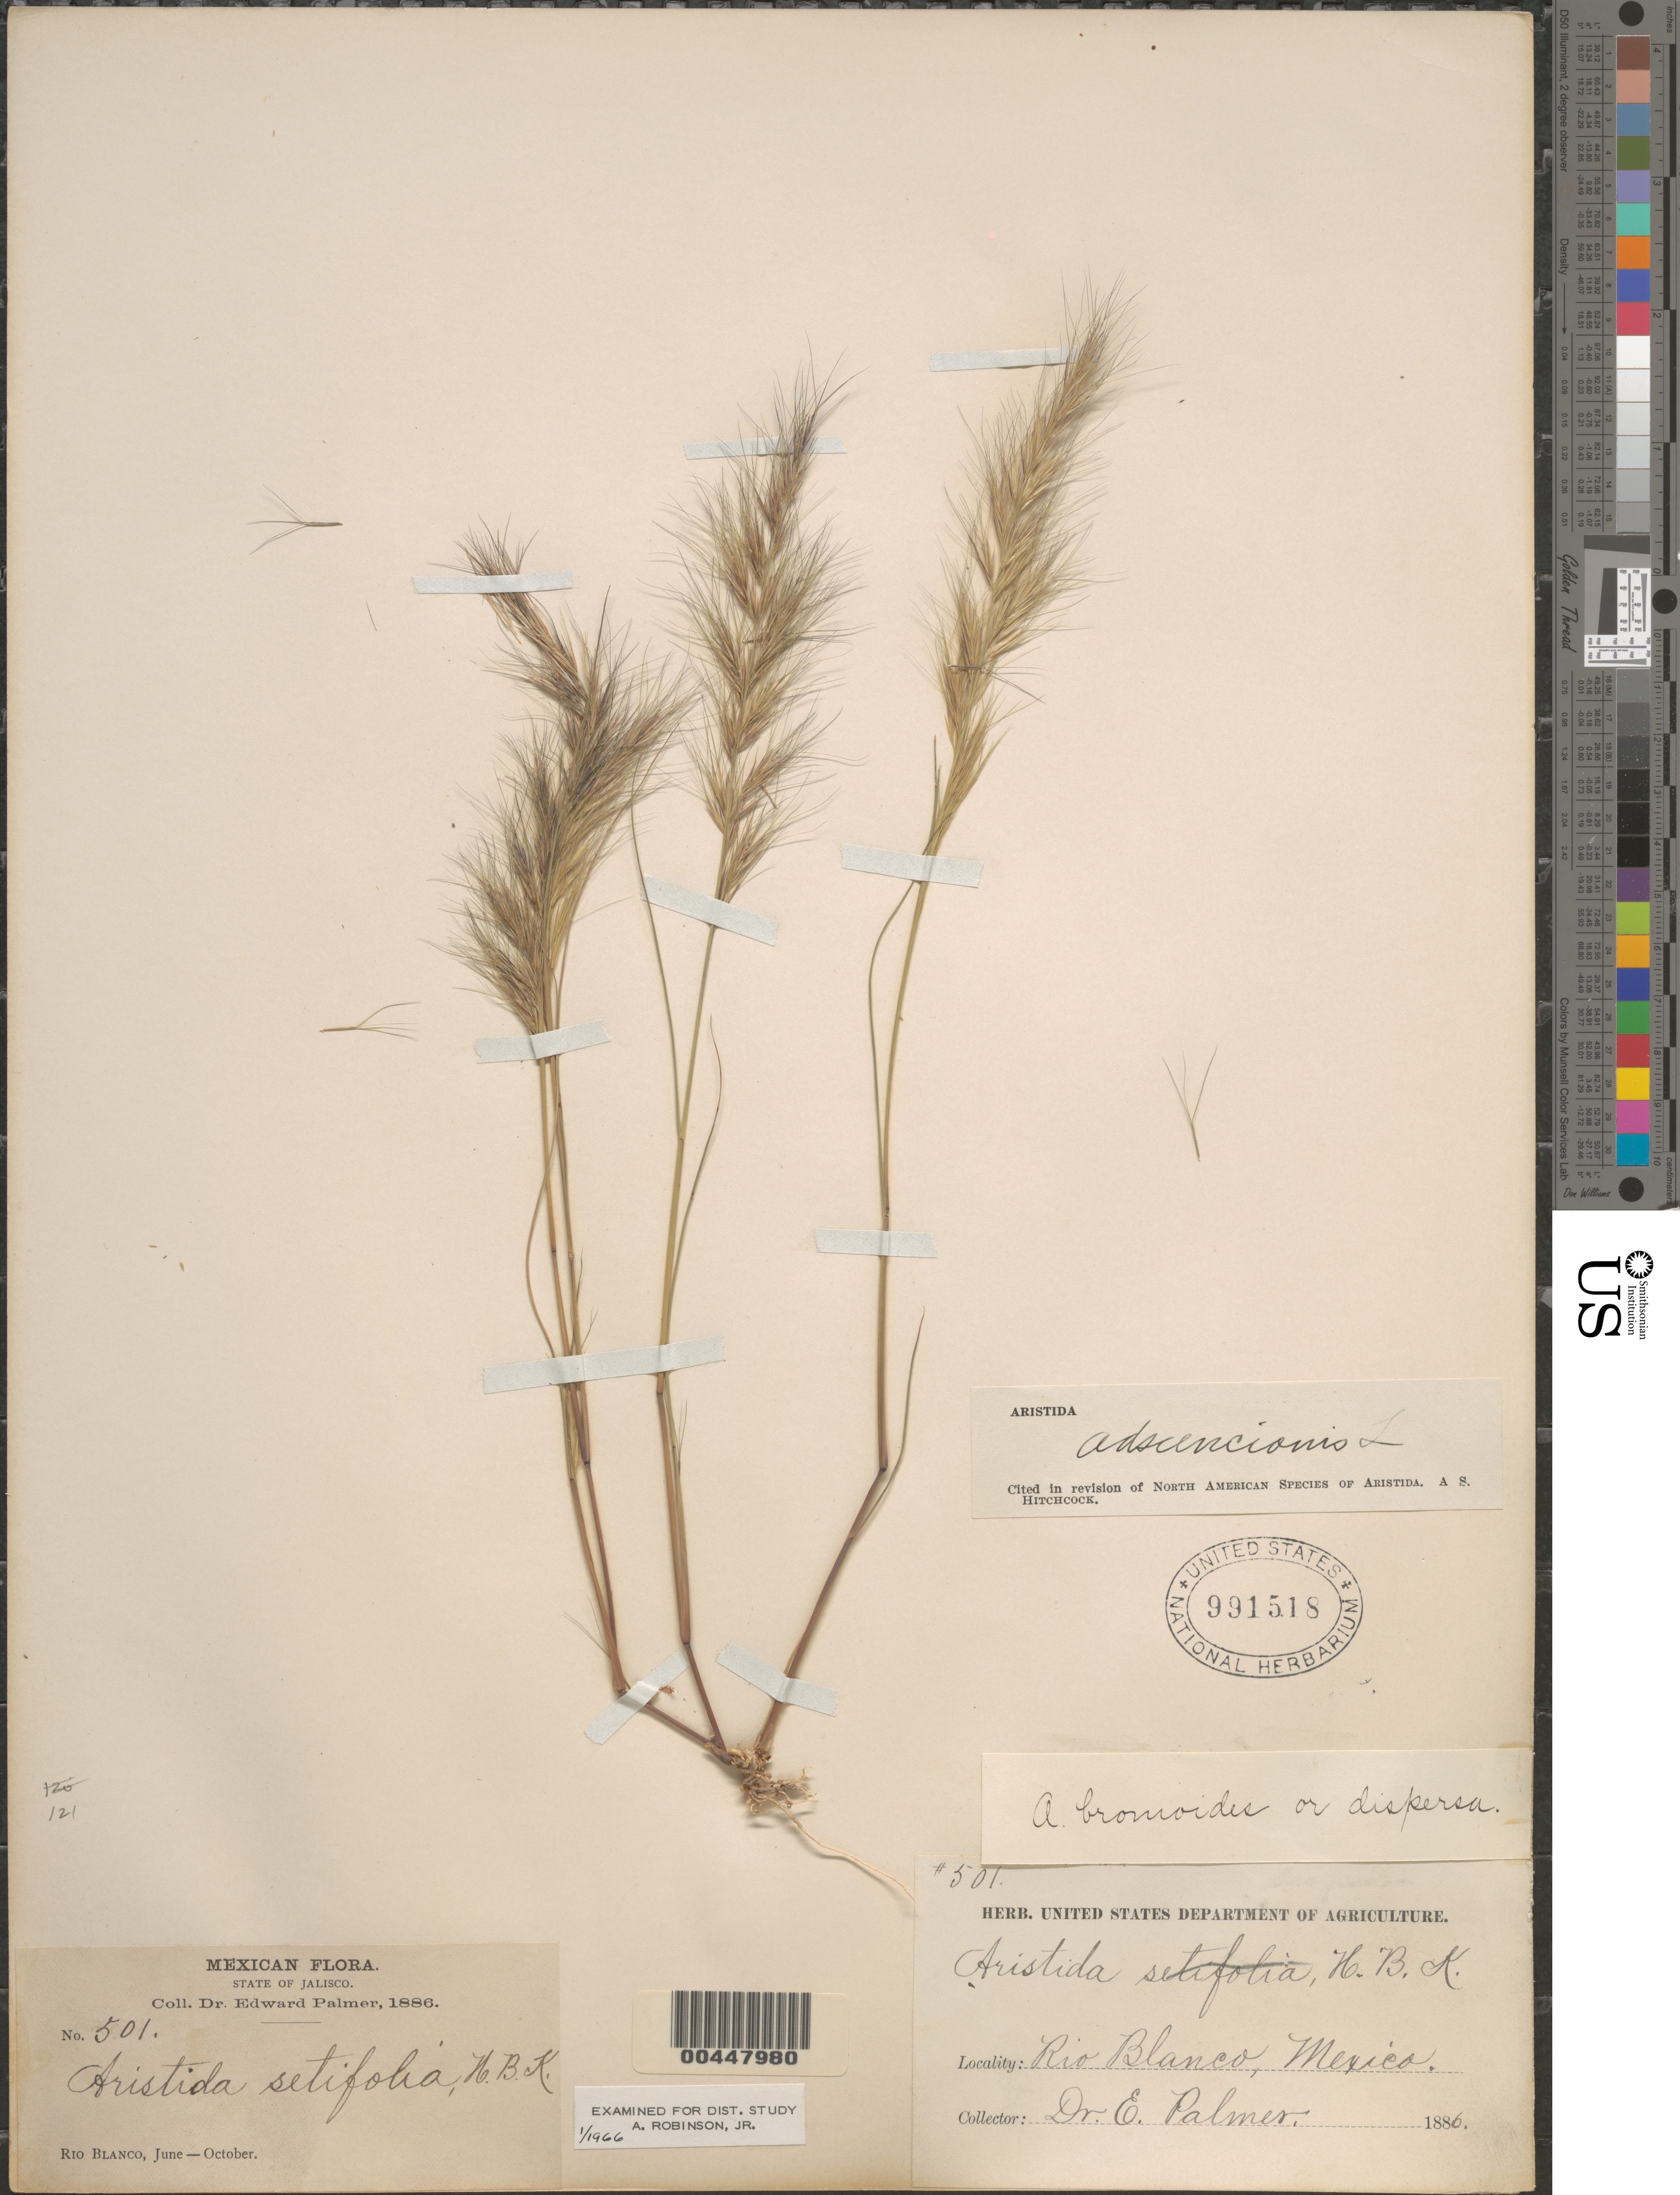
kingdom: Plantae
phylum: Tracheophyta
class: Liliopsida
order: Poales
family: Poaceae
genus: Aristida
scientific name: Aristida adscensionis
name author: L.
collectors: E. Palmer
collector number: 501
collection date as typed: Jun 1886 to Oct 1886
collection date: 1886-06/1886-10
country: Mexico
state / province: Jalisco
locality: Rio Blanco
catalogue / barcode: US 991518